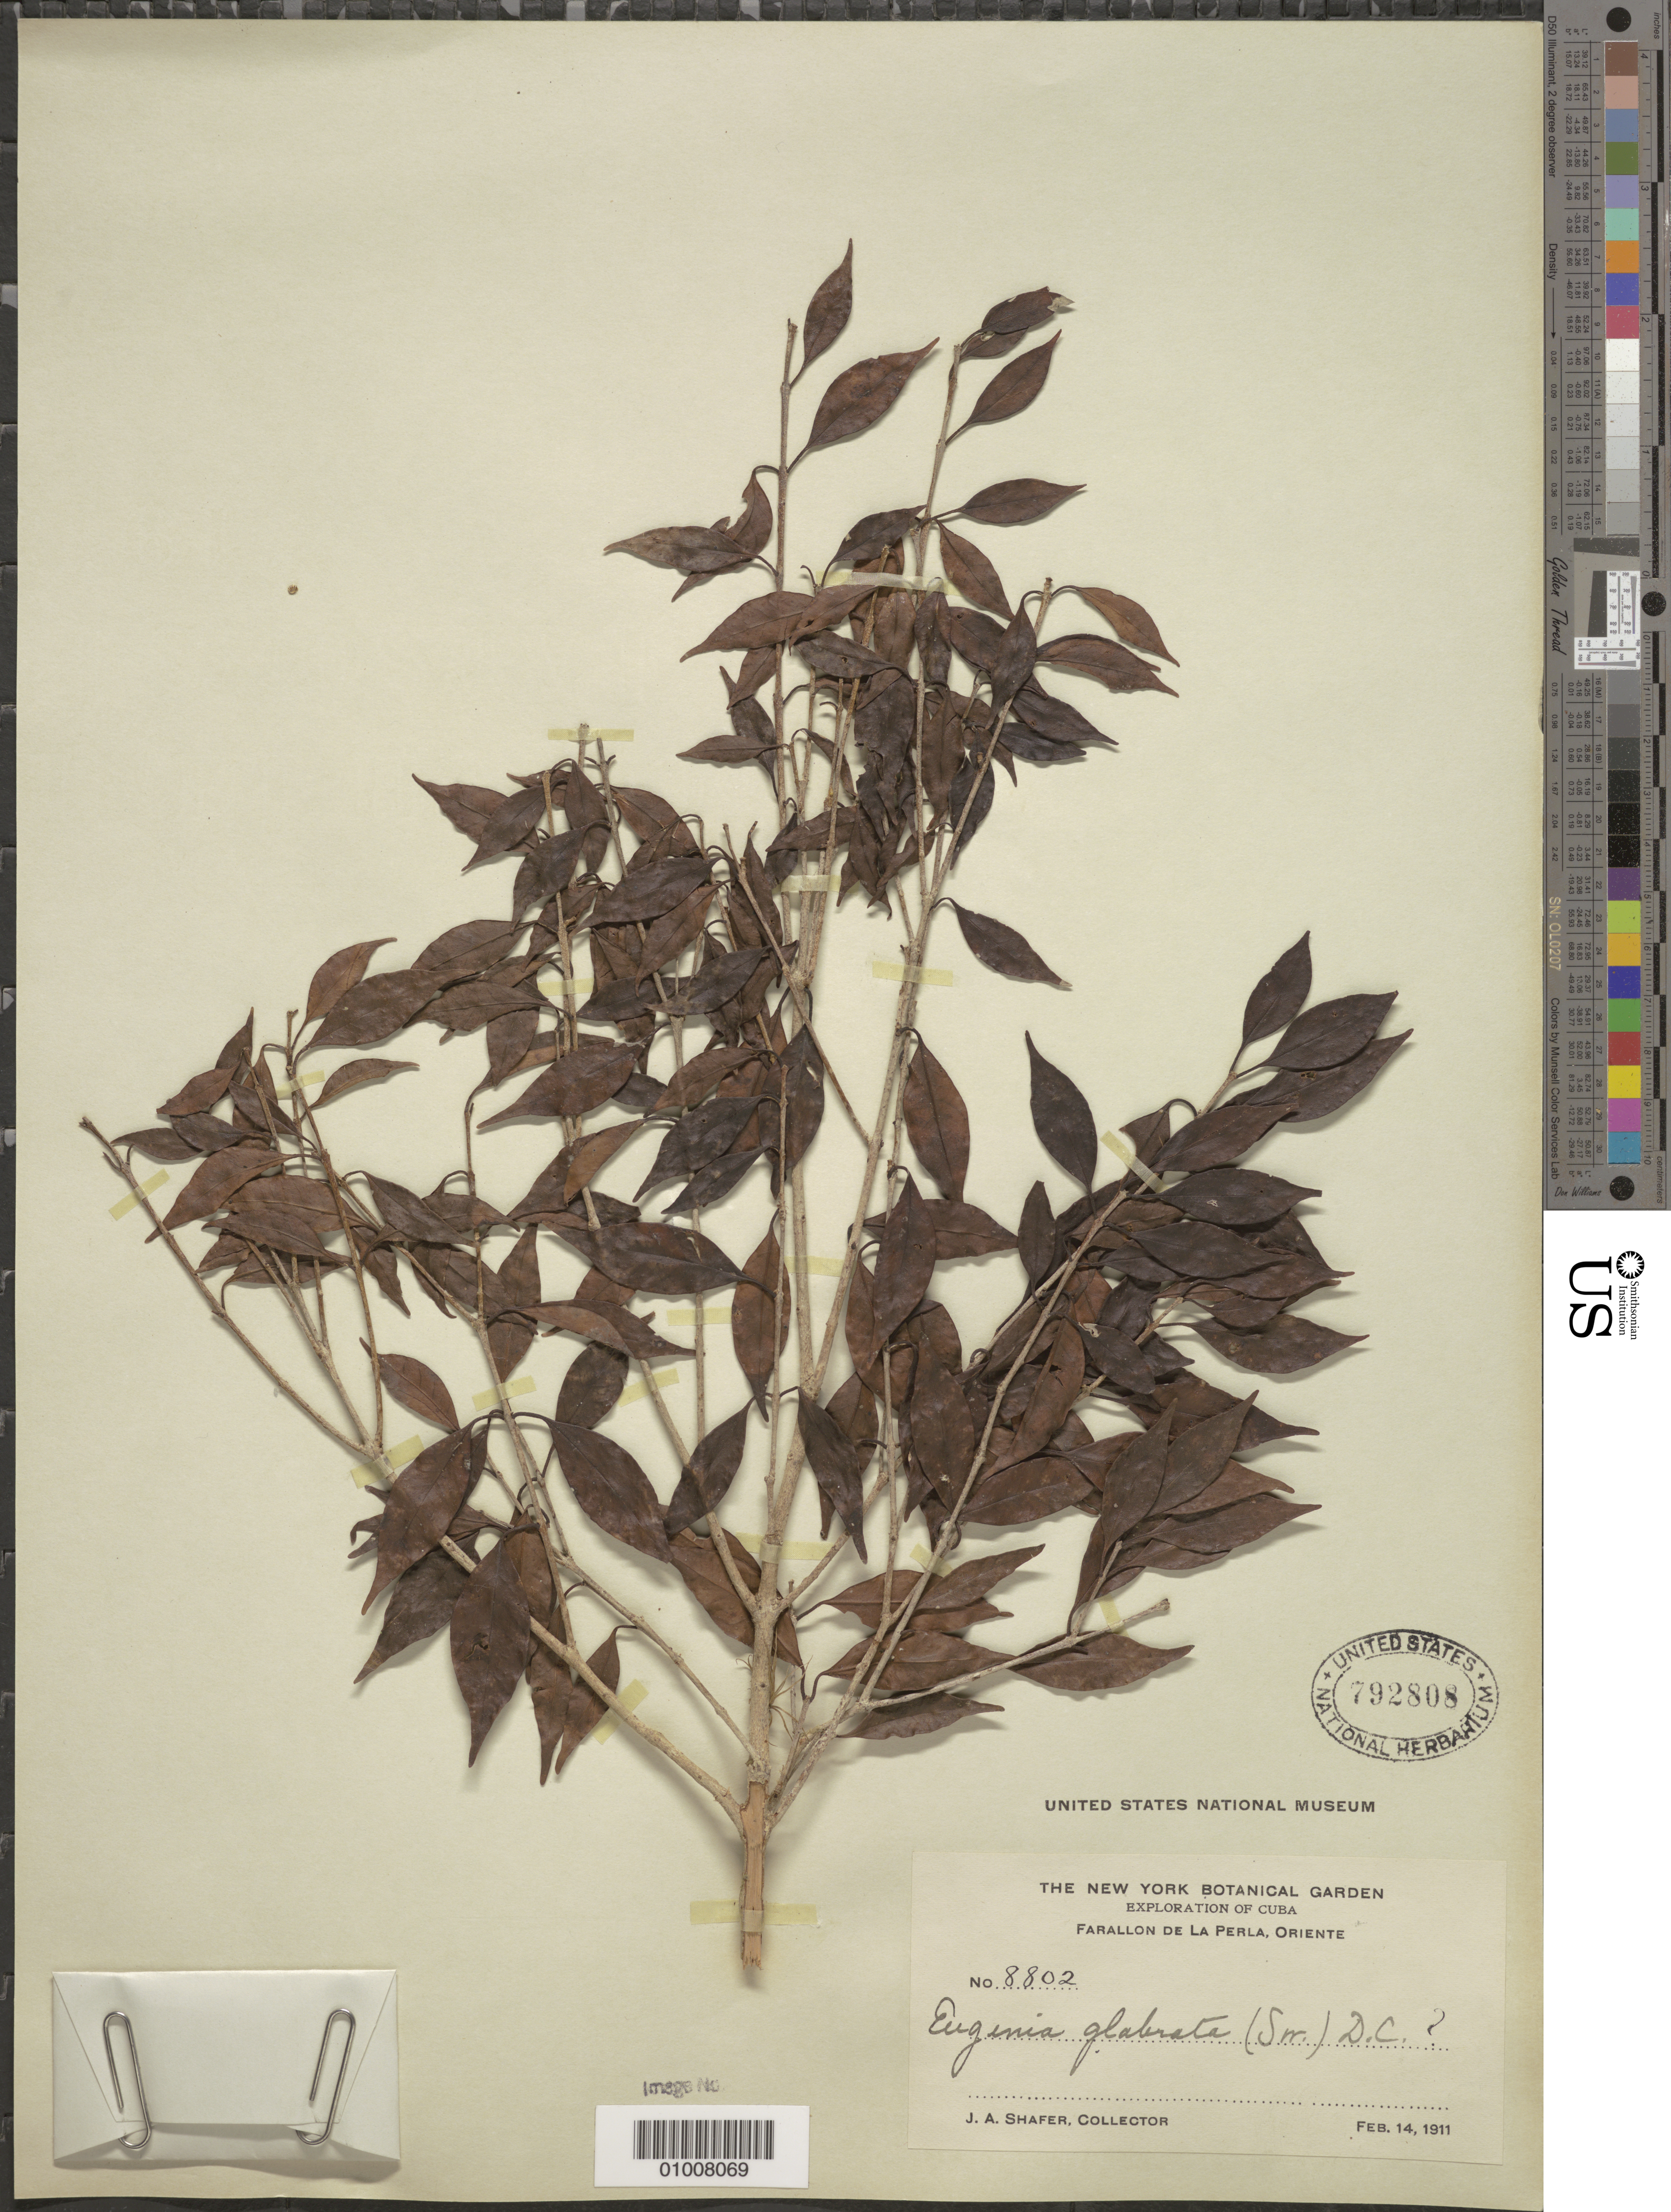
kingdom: Plantae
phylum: Tracheophyta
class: Magnoliopsida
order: Myrtales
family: Myrtaceae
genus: Eugenia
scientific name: Eugenia glabrata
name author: (Sw.) DC.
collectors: J. A. Shafer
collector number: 8802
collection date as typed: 14 Feb 1911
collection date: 1911-02-14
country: Cuba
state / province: Oriente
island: Cuba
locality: Farallon de La Perla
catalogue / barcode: US 792808